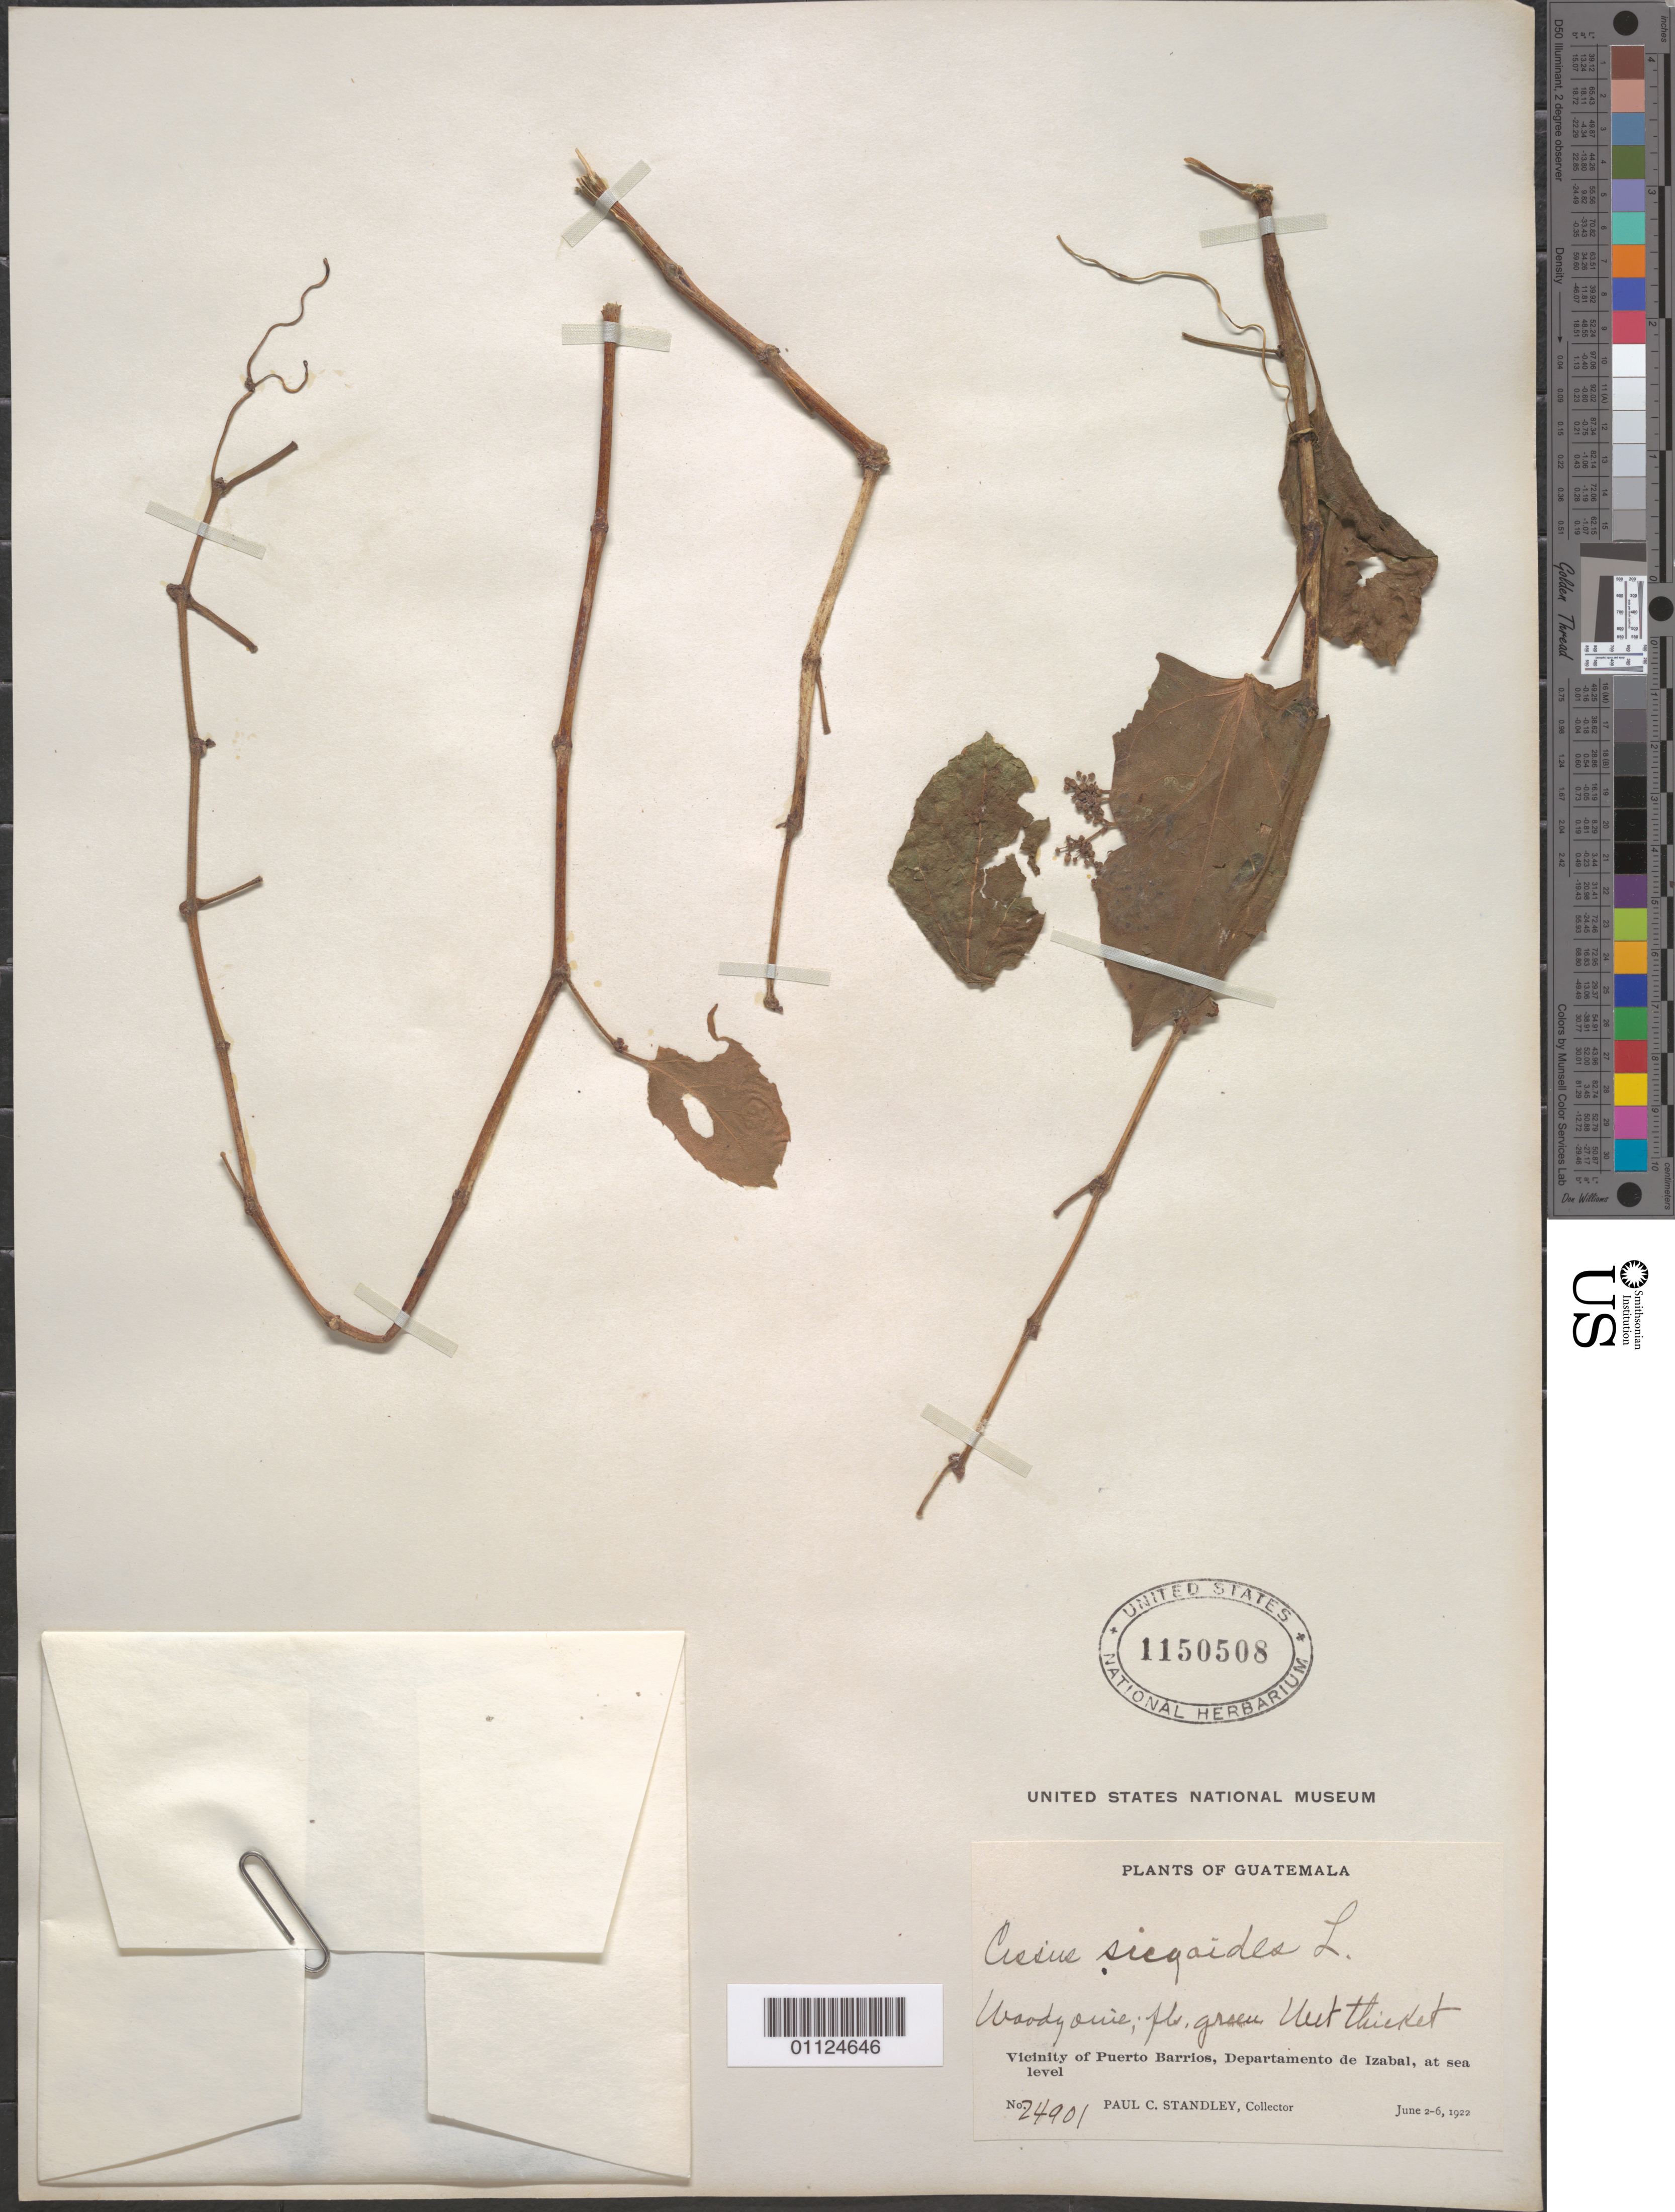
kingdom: Plantae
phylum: Tracheophyta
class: Magnoliopsida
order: Vitales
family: Vitaceae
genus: Cissus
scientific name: Cissus verticillata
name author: (L.) Nicolson & C.E. Jarvis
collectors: P. C. Standley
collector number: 24901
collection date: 1922-06-02/1922-06-06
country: Guatemala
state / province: Izabal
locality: Vicinity of Puerto Barrios.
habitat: Woody vine. Wet thicket.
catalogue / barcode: US 1150508